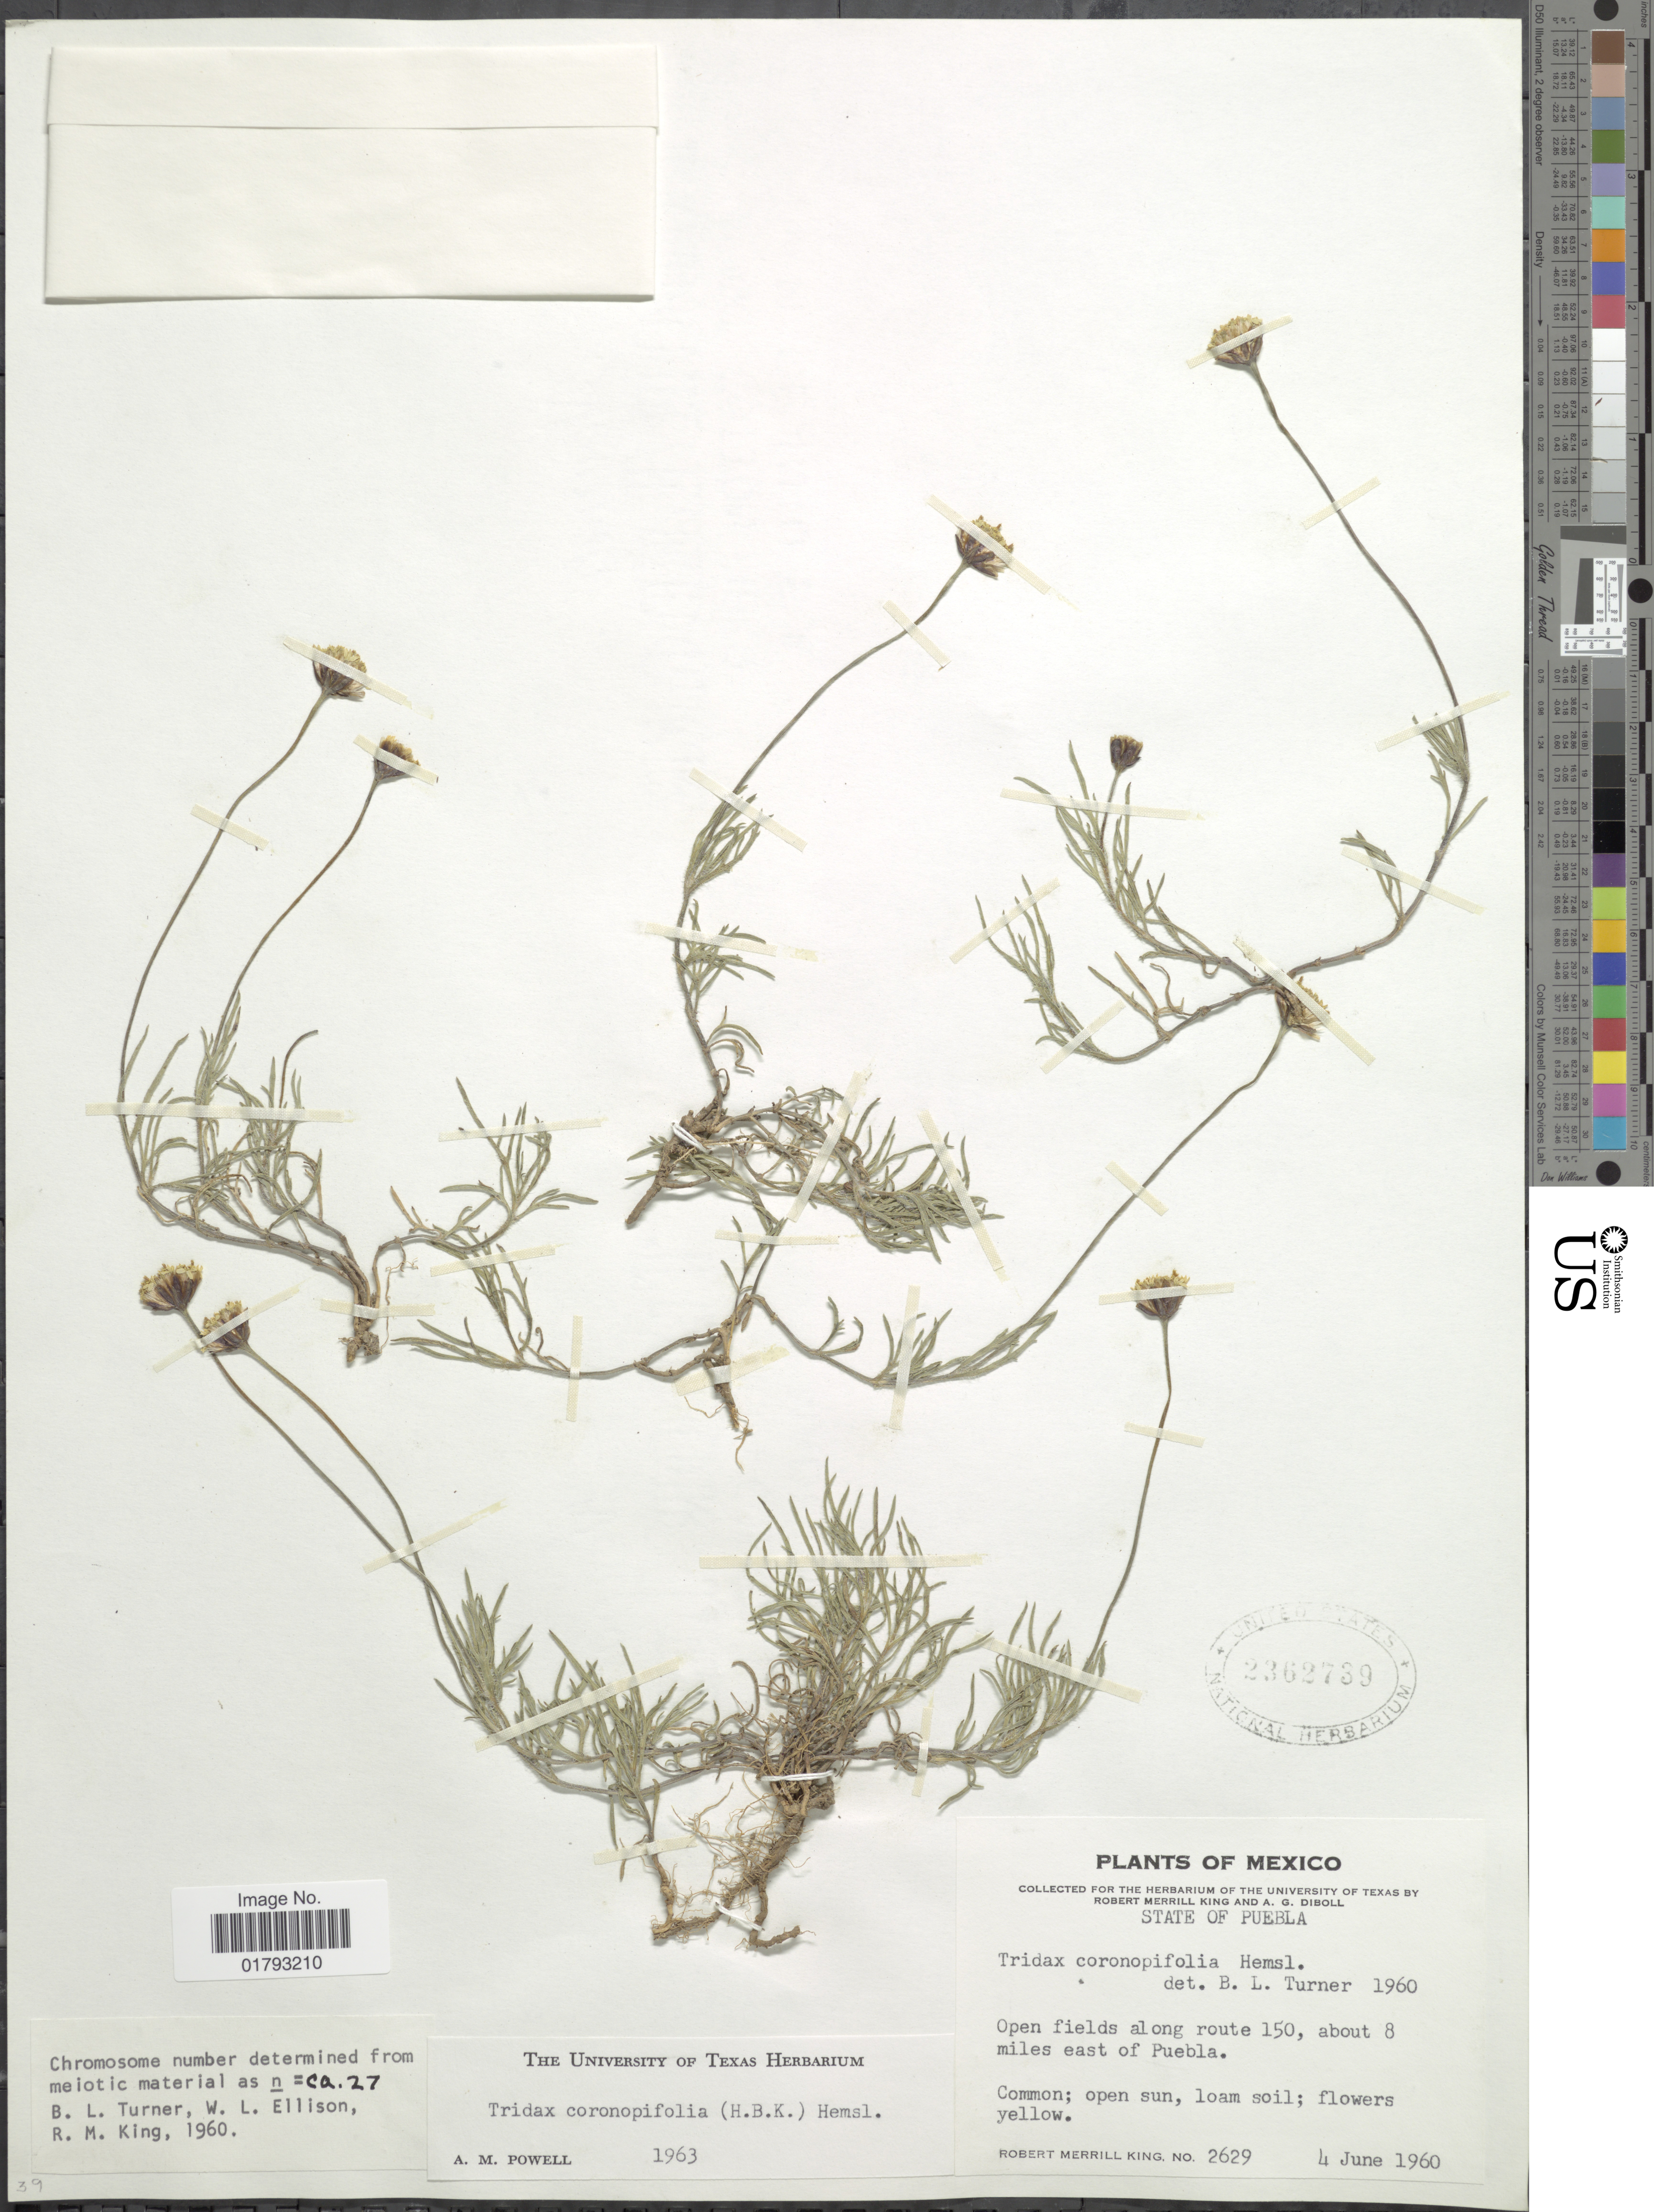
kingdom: Plantae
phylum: Tracheophyta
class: Magnoliopsida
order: Asterales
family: Asteraceae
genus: Tridax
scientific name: Tridax coronopifolia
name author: (Kunth) Hemsl.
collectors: R. M. King & A. Diboll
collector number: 2629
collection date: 1960-06-04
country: Mexico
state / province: Puebla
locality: State of Puebla. Open fields along route150, about 8 miles east of Puebla.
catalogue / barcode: US 2362739